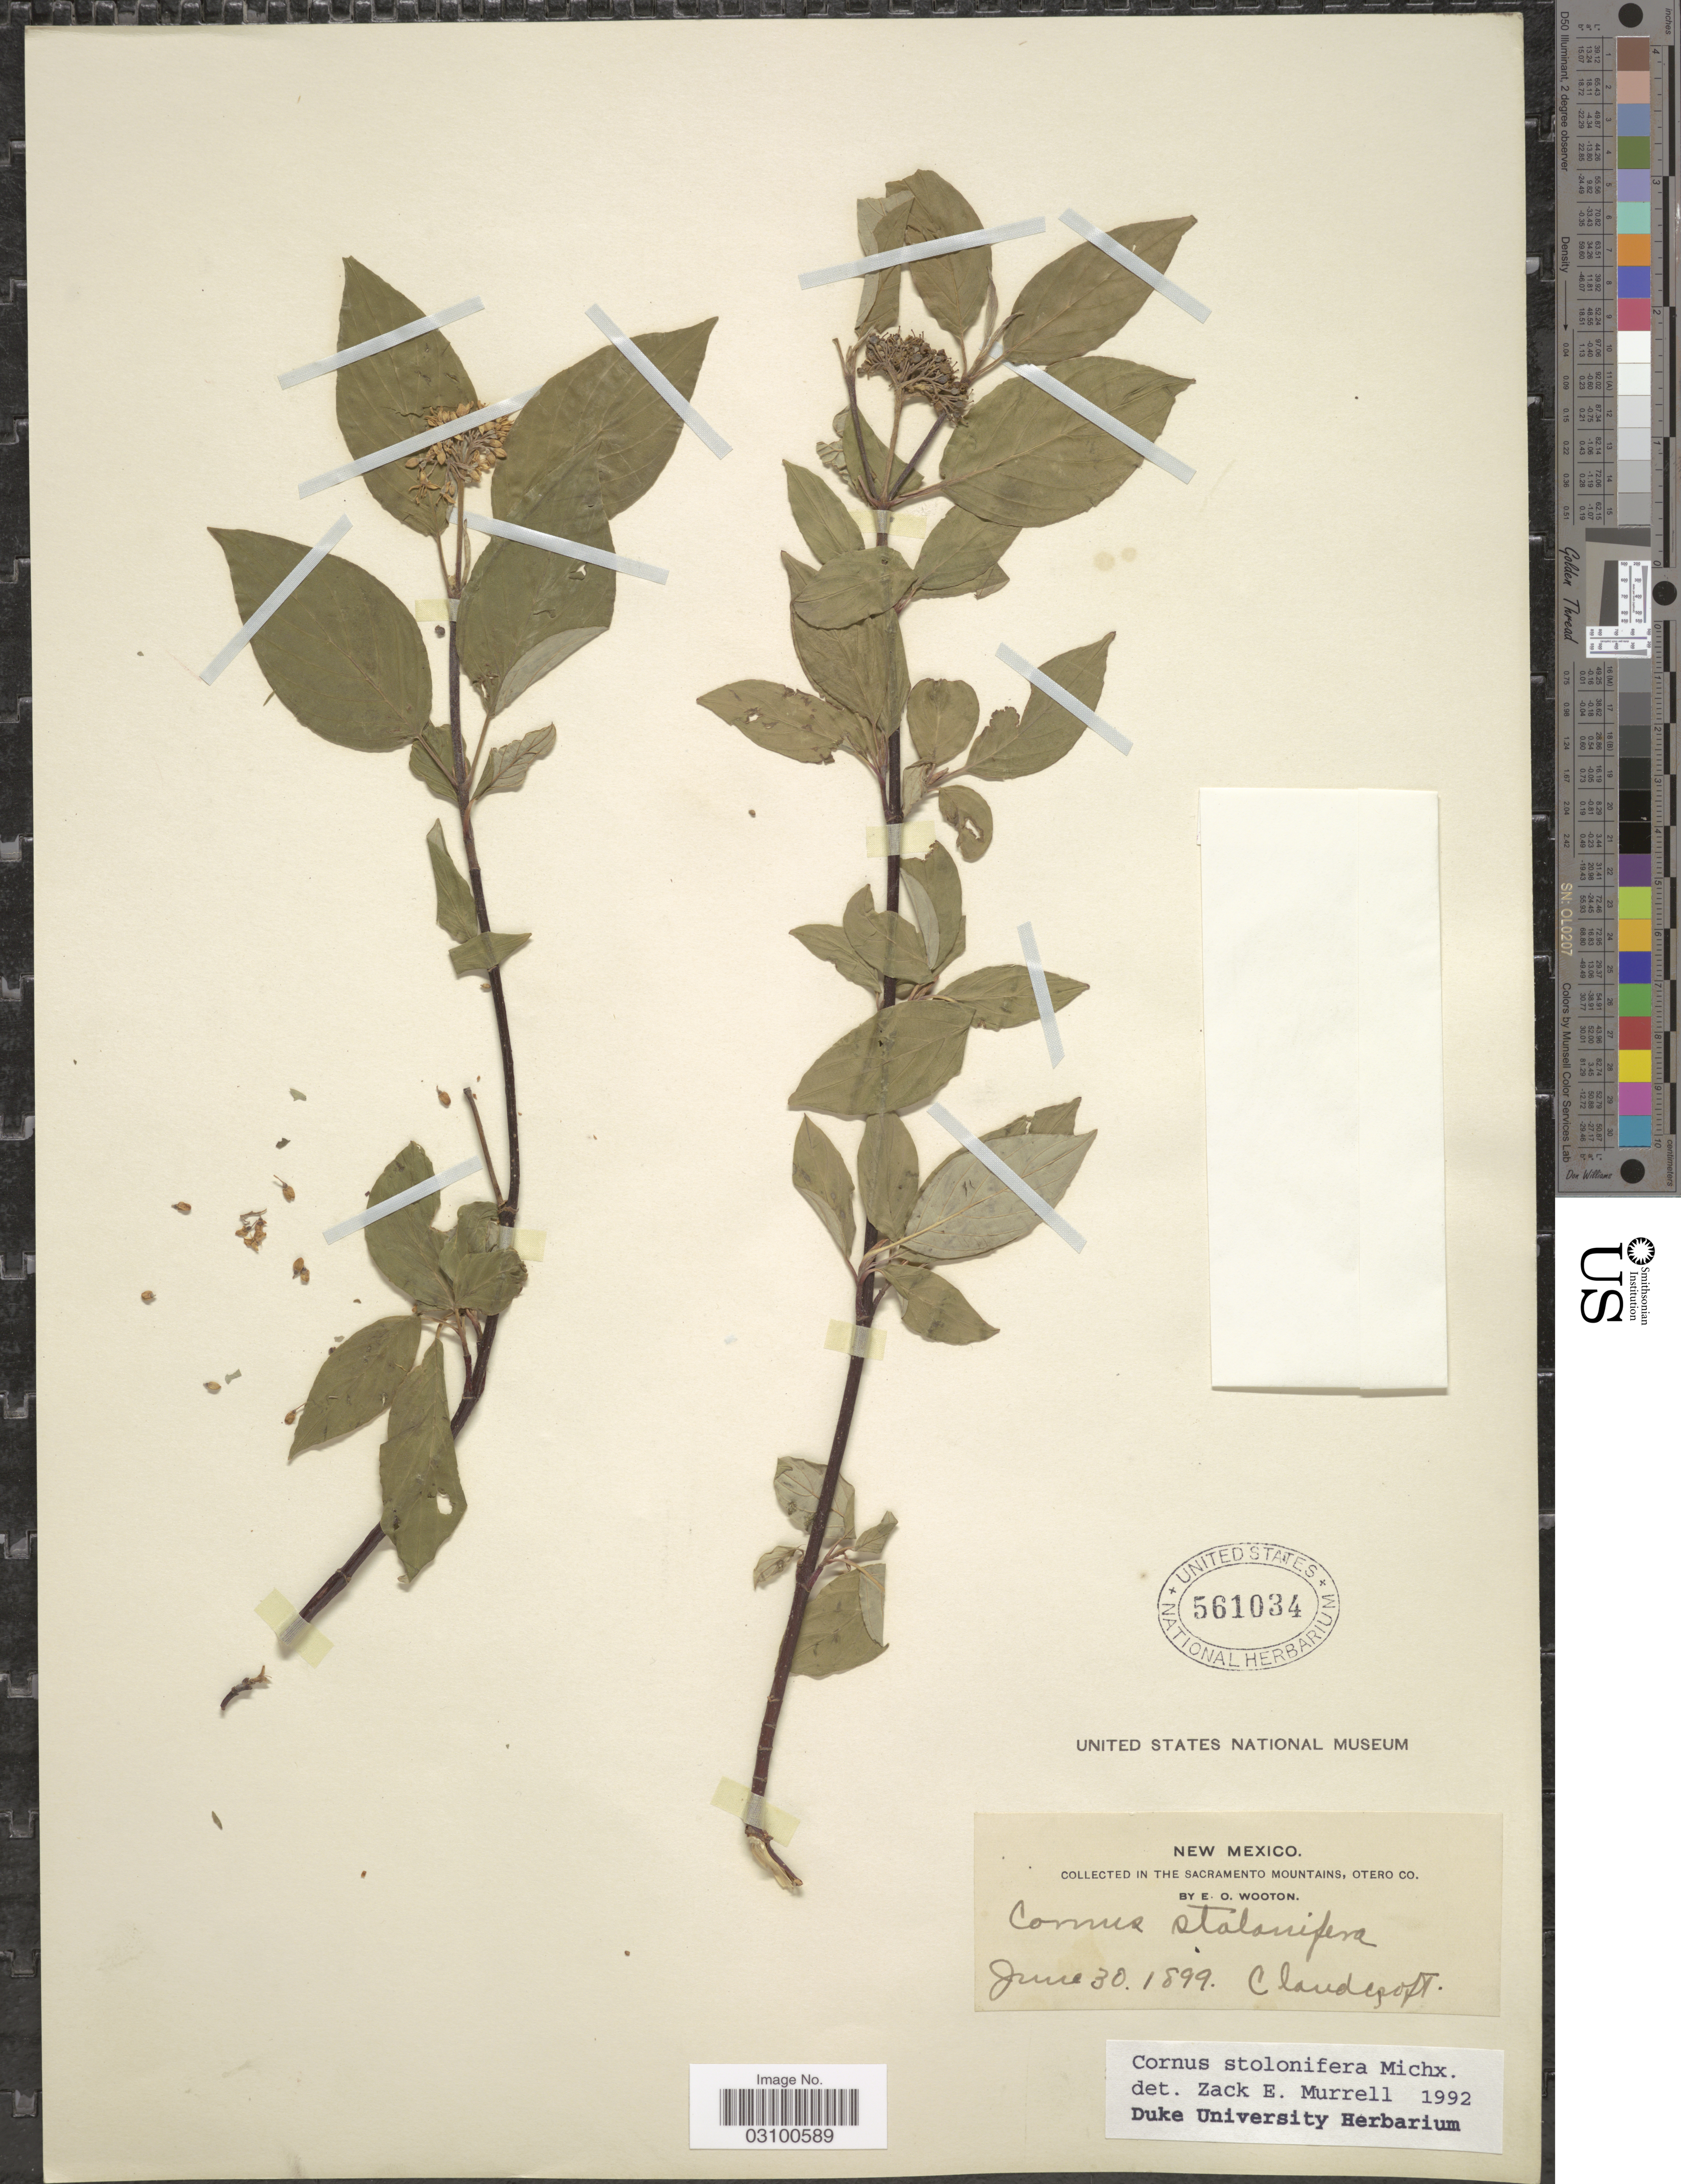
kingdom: Plantae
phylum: Tracheophyta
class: Magnoliopsida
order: Cornales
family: Cornaceae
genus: Cornus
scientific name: Cornus sericea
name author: L.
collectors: E. O. Wooton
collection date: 1899-06-30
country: United States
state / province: New Mexico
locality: In the Sacramento Mountains, Otero Co. Claudecroft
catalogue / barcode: US 561034